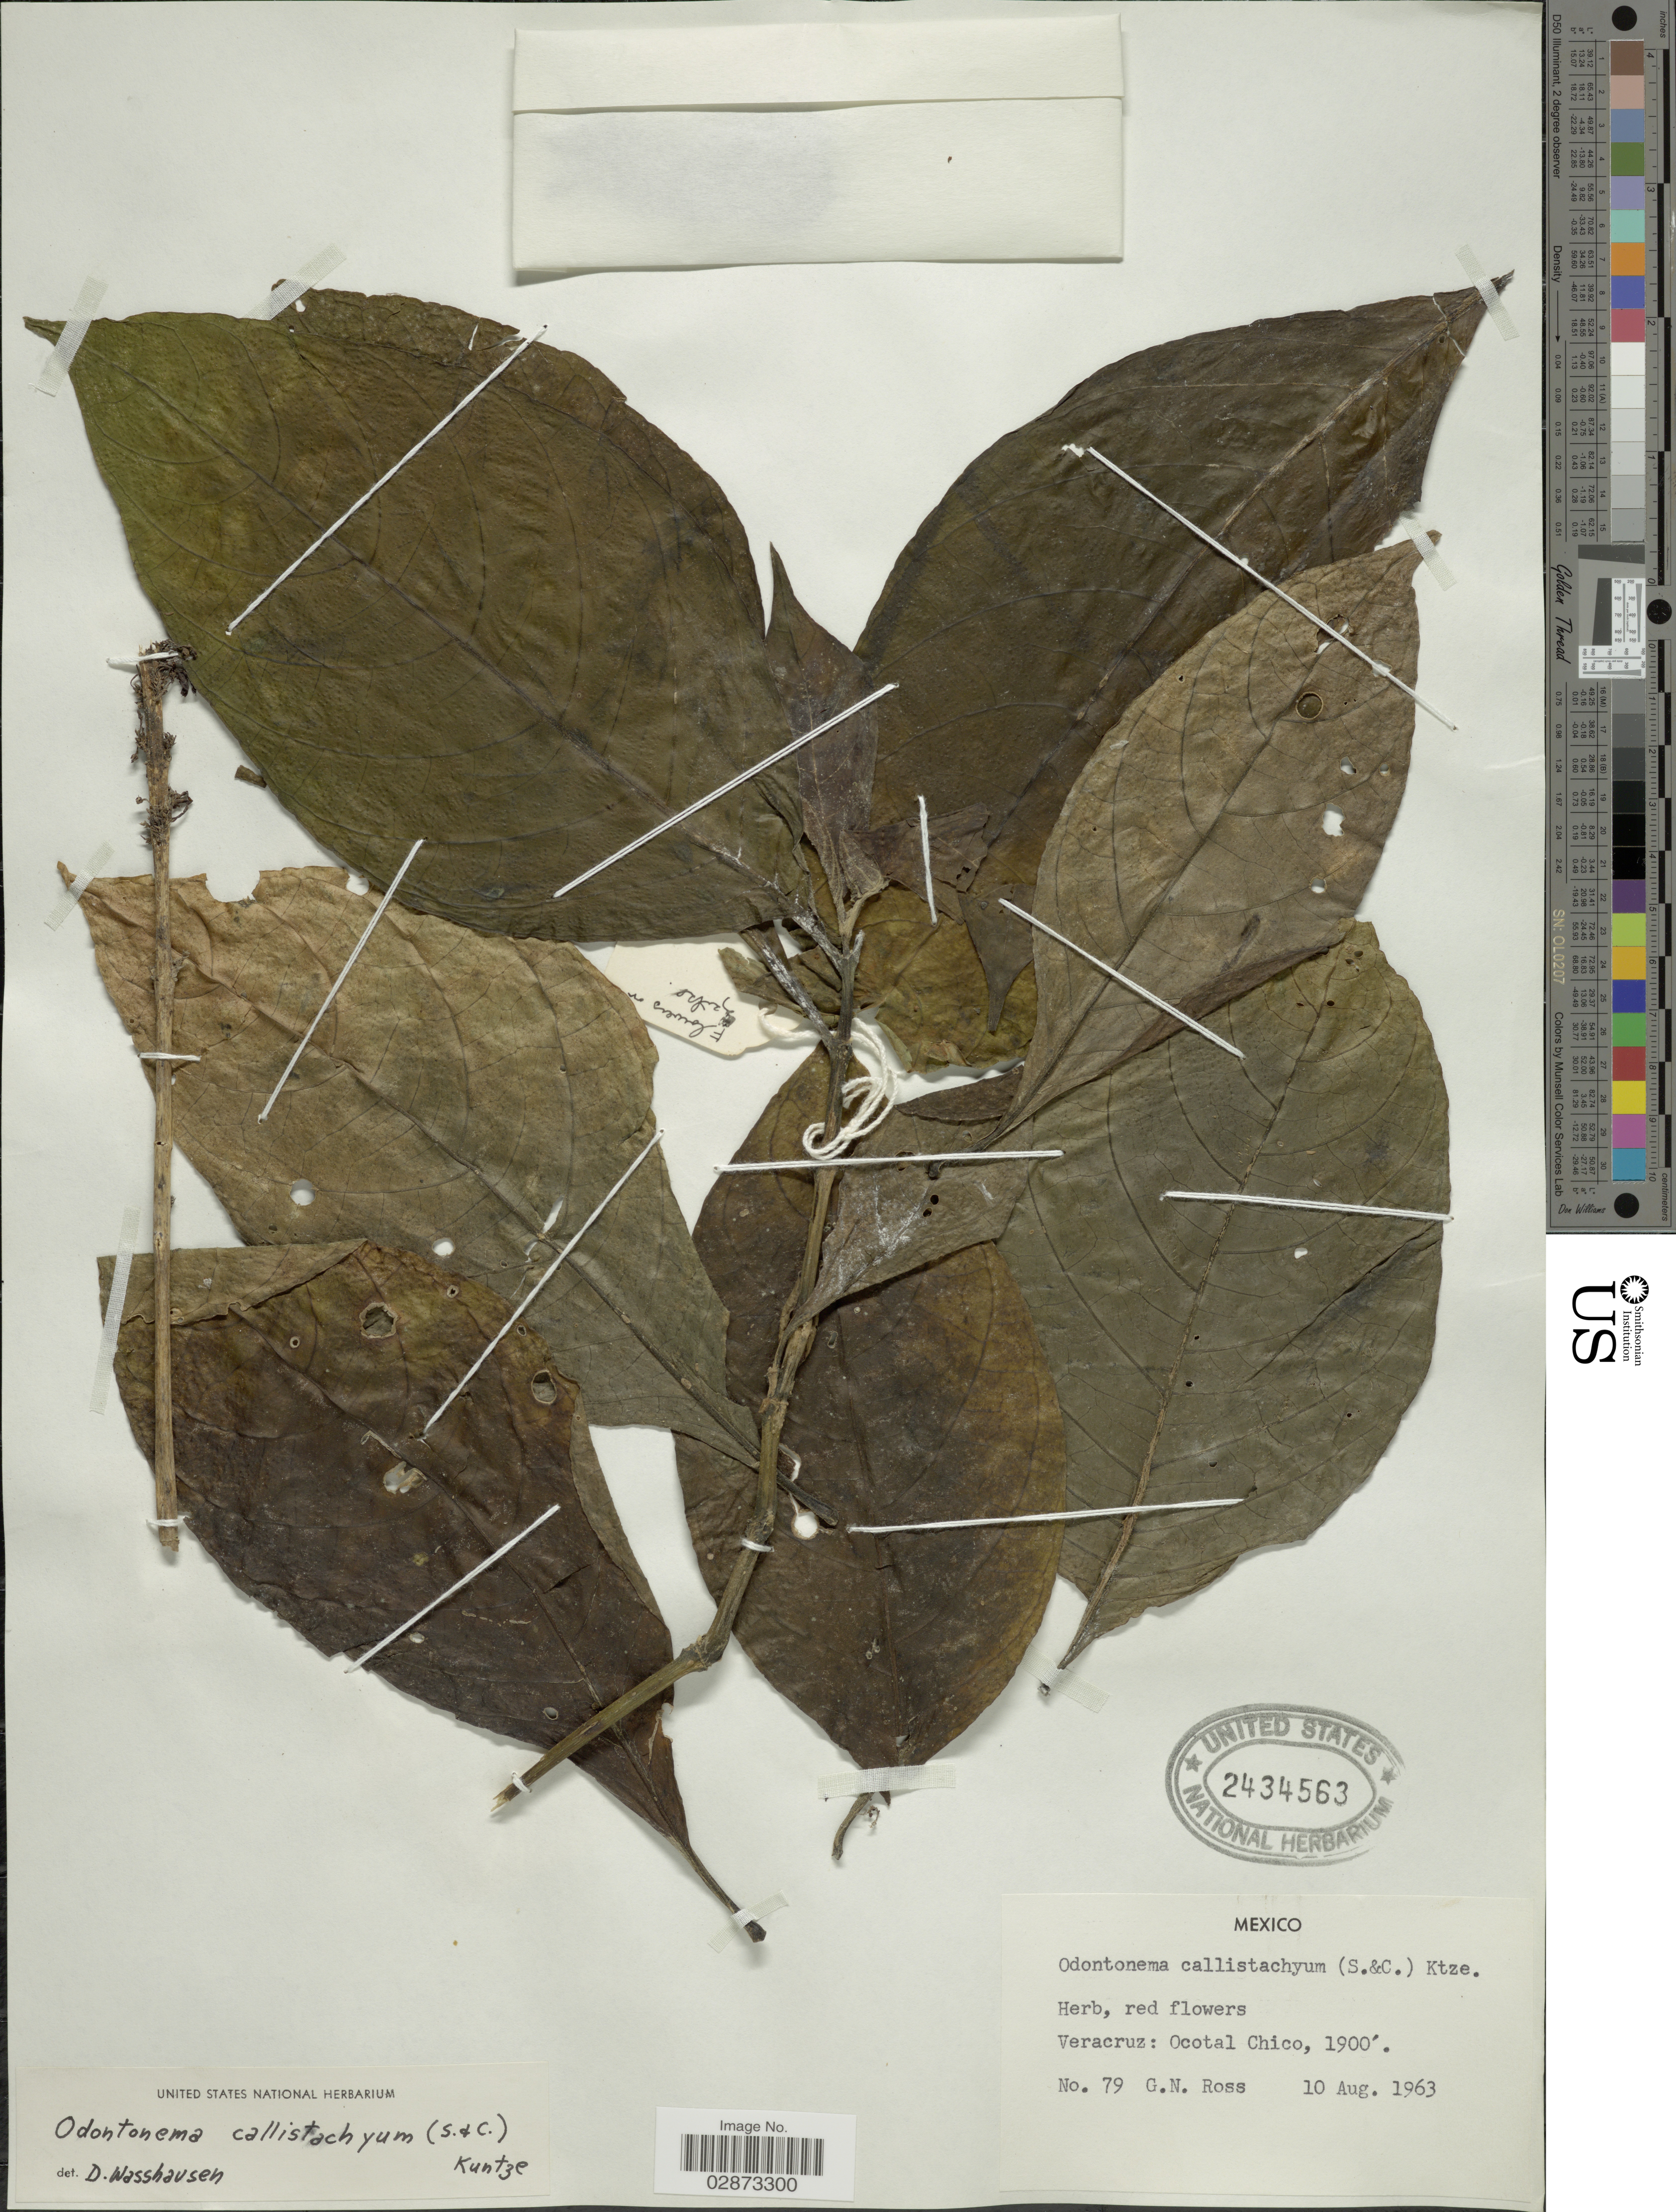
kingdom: Plantae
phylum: Tracheophyta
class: Magnoliopsida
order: Lamiales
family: Acanthaceae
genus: Odontonema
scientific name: Odontonema callistachyum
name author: (Schltdl. & Cham.) Kuntze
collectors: G. N. Ross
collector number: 79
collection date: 1963-08-10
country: Mexico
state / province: Veracruz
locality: Veracruz: Ocotal Chico.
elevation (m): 579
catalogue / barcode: US 2434563